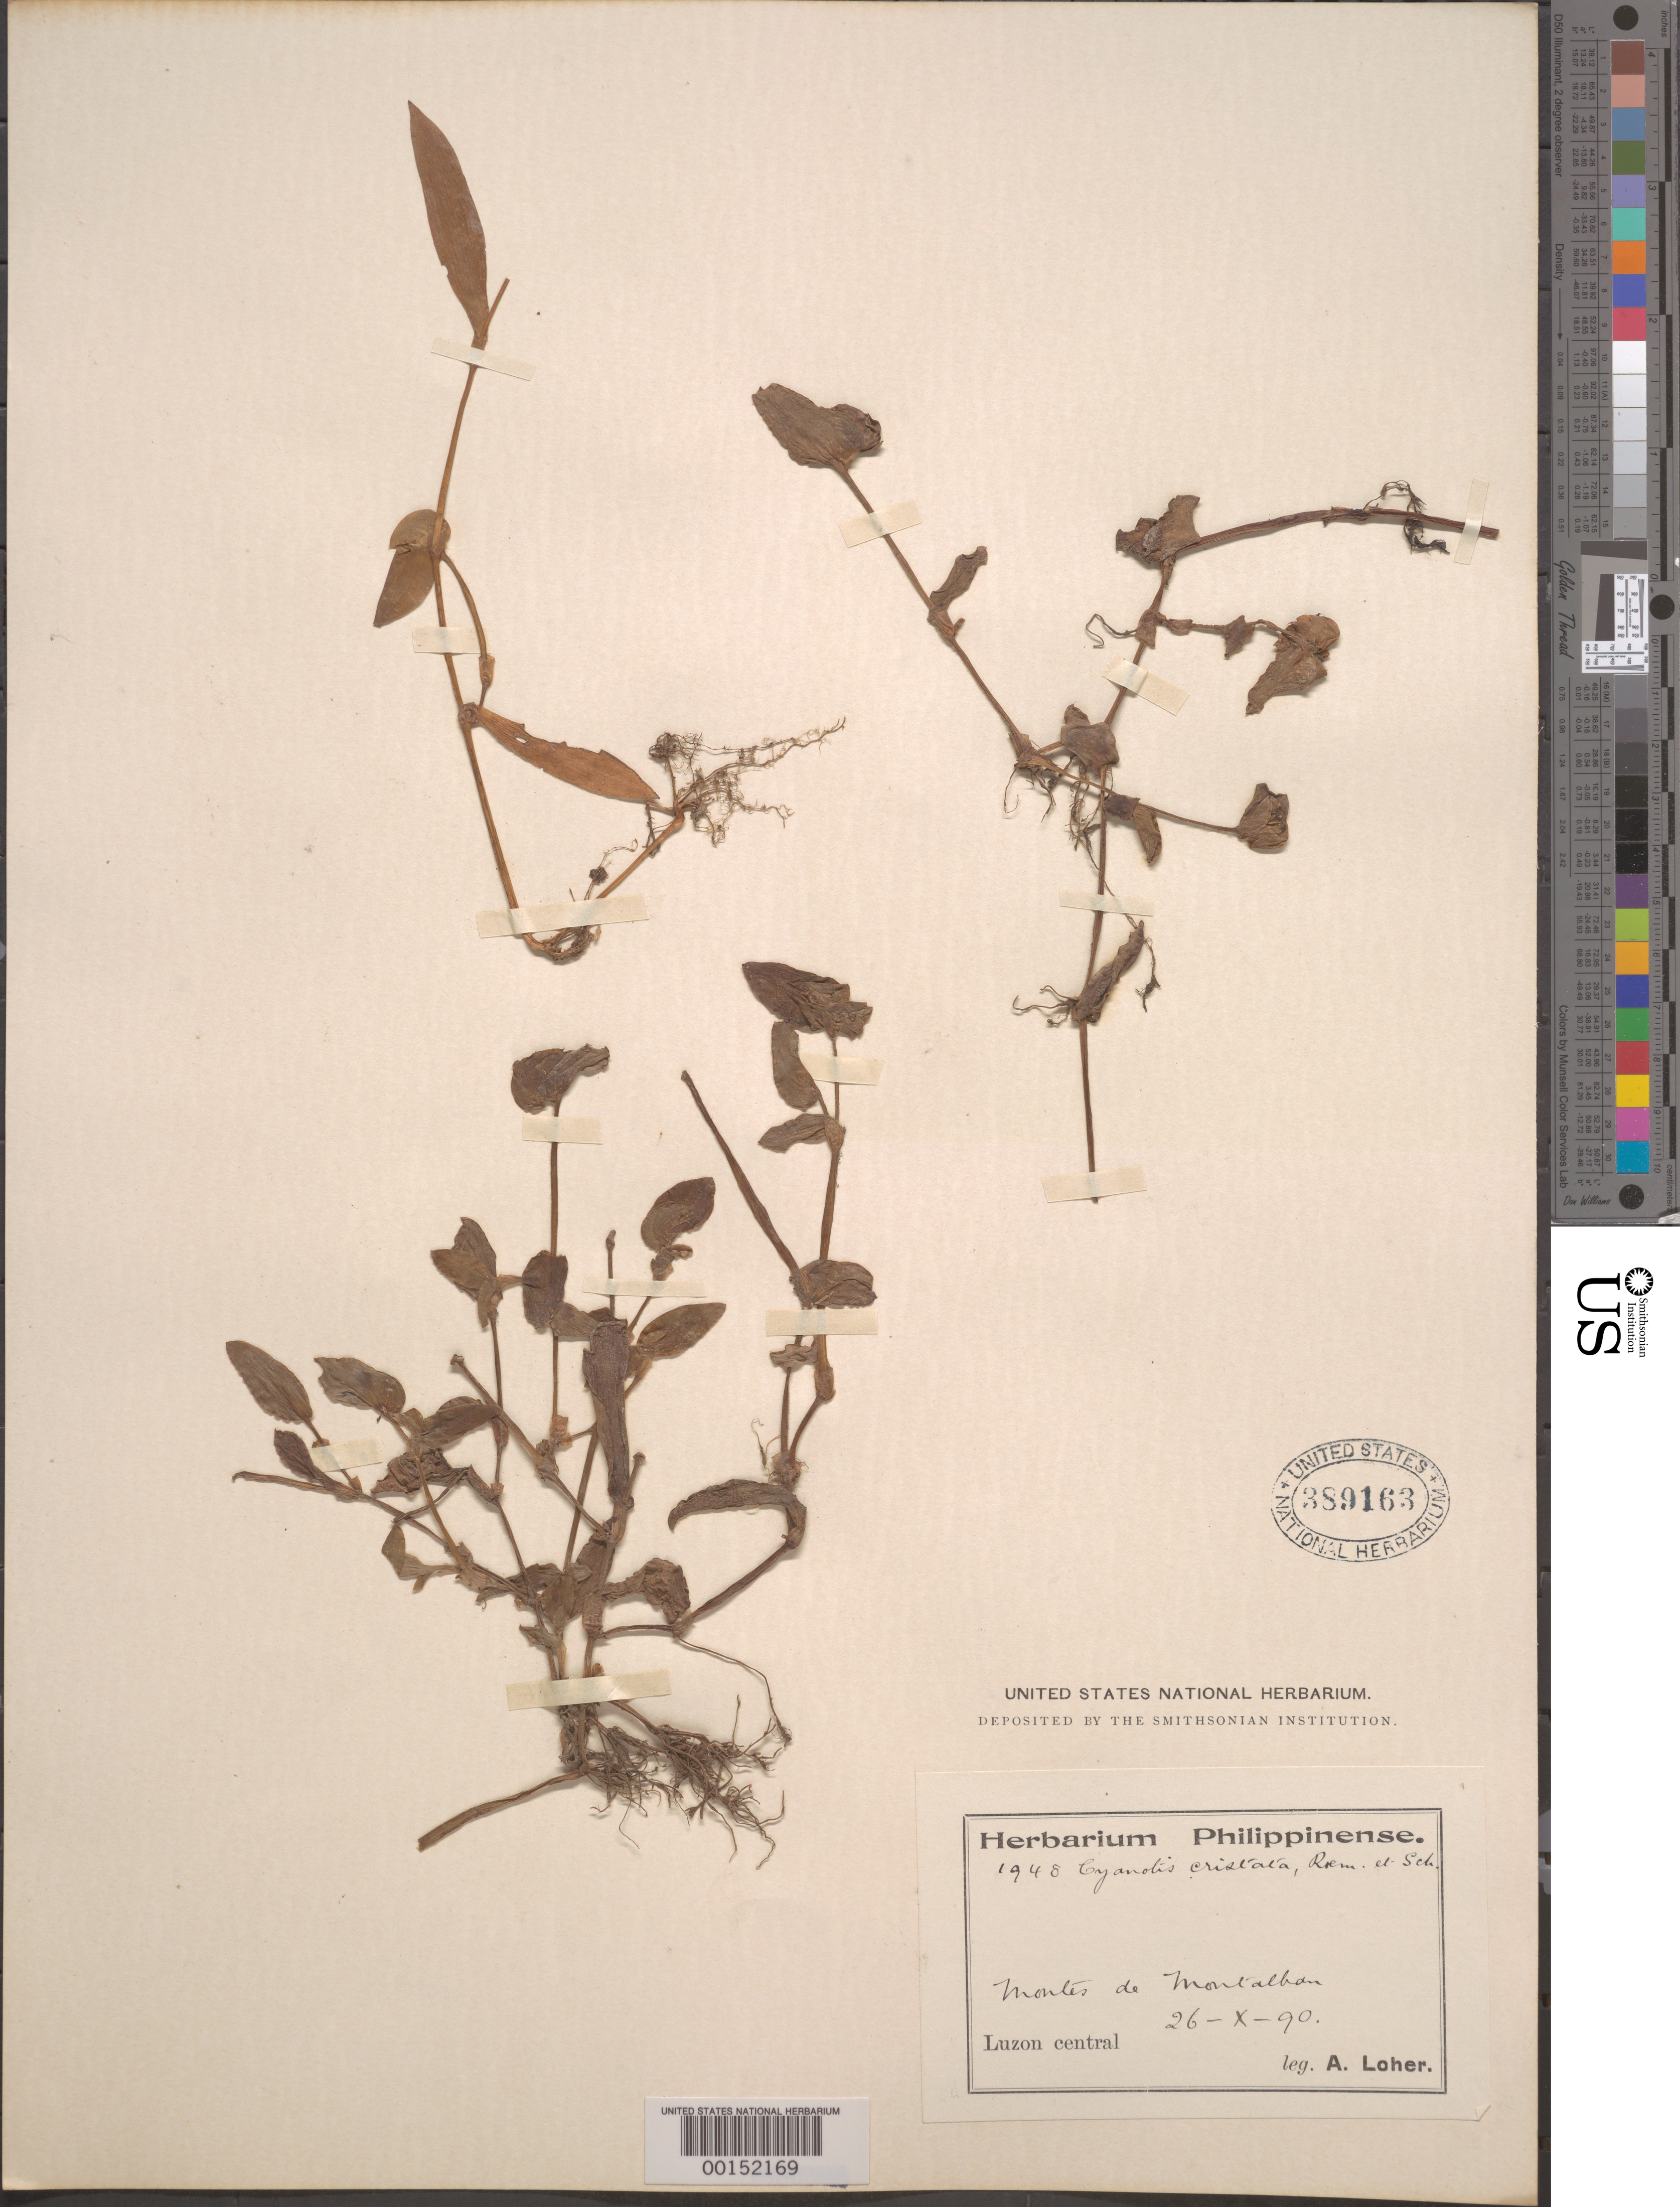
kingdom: Plantae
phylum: Tracheophyta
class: Liliopsida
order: Commelinales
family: Commelinaceae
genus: Cyanotis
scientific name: Cyanotis cristata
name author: (L.) D. Don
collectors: A. Loher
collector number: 1948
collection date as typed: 26 Oct 1890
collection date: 1890-10-26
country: Philippines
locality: Mount montalban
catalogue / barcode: US 389163